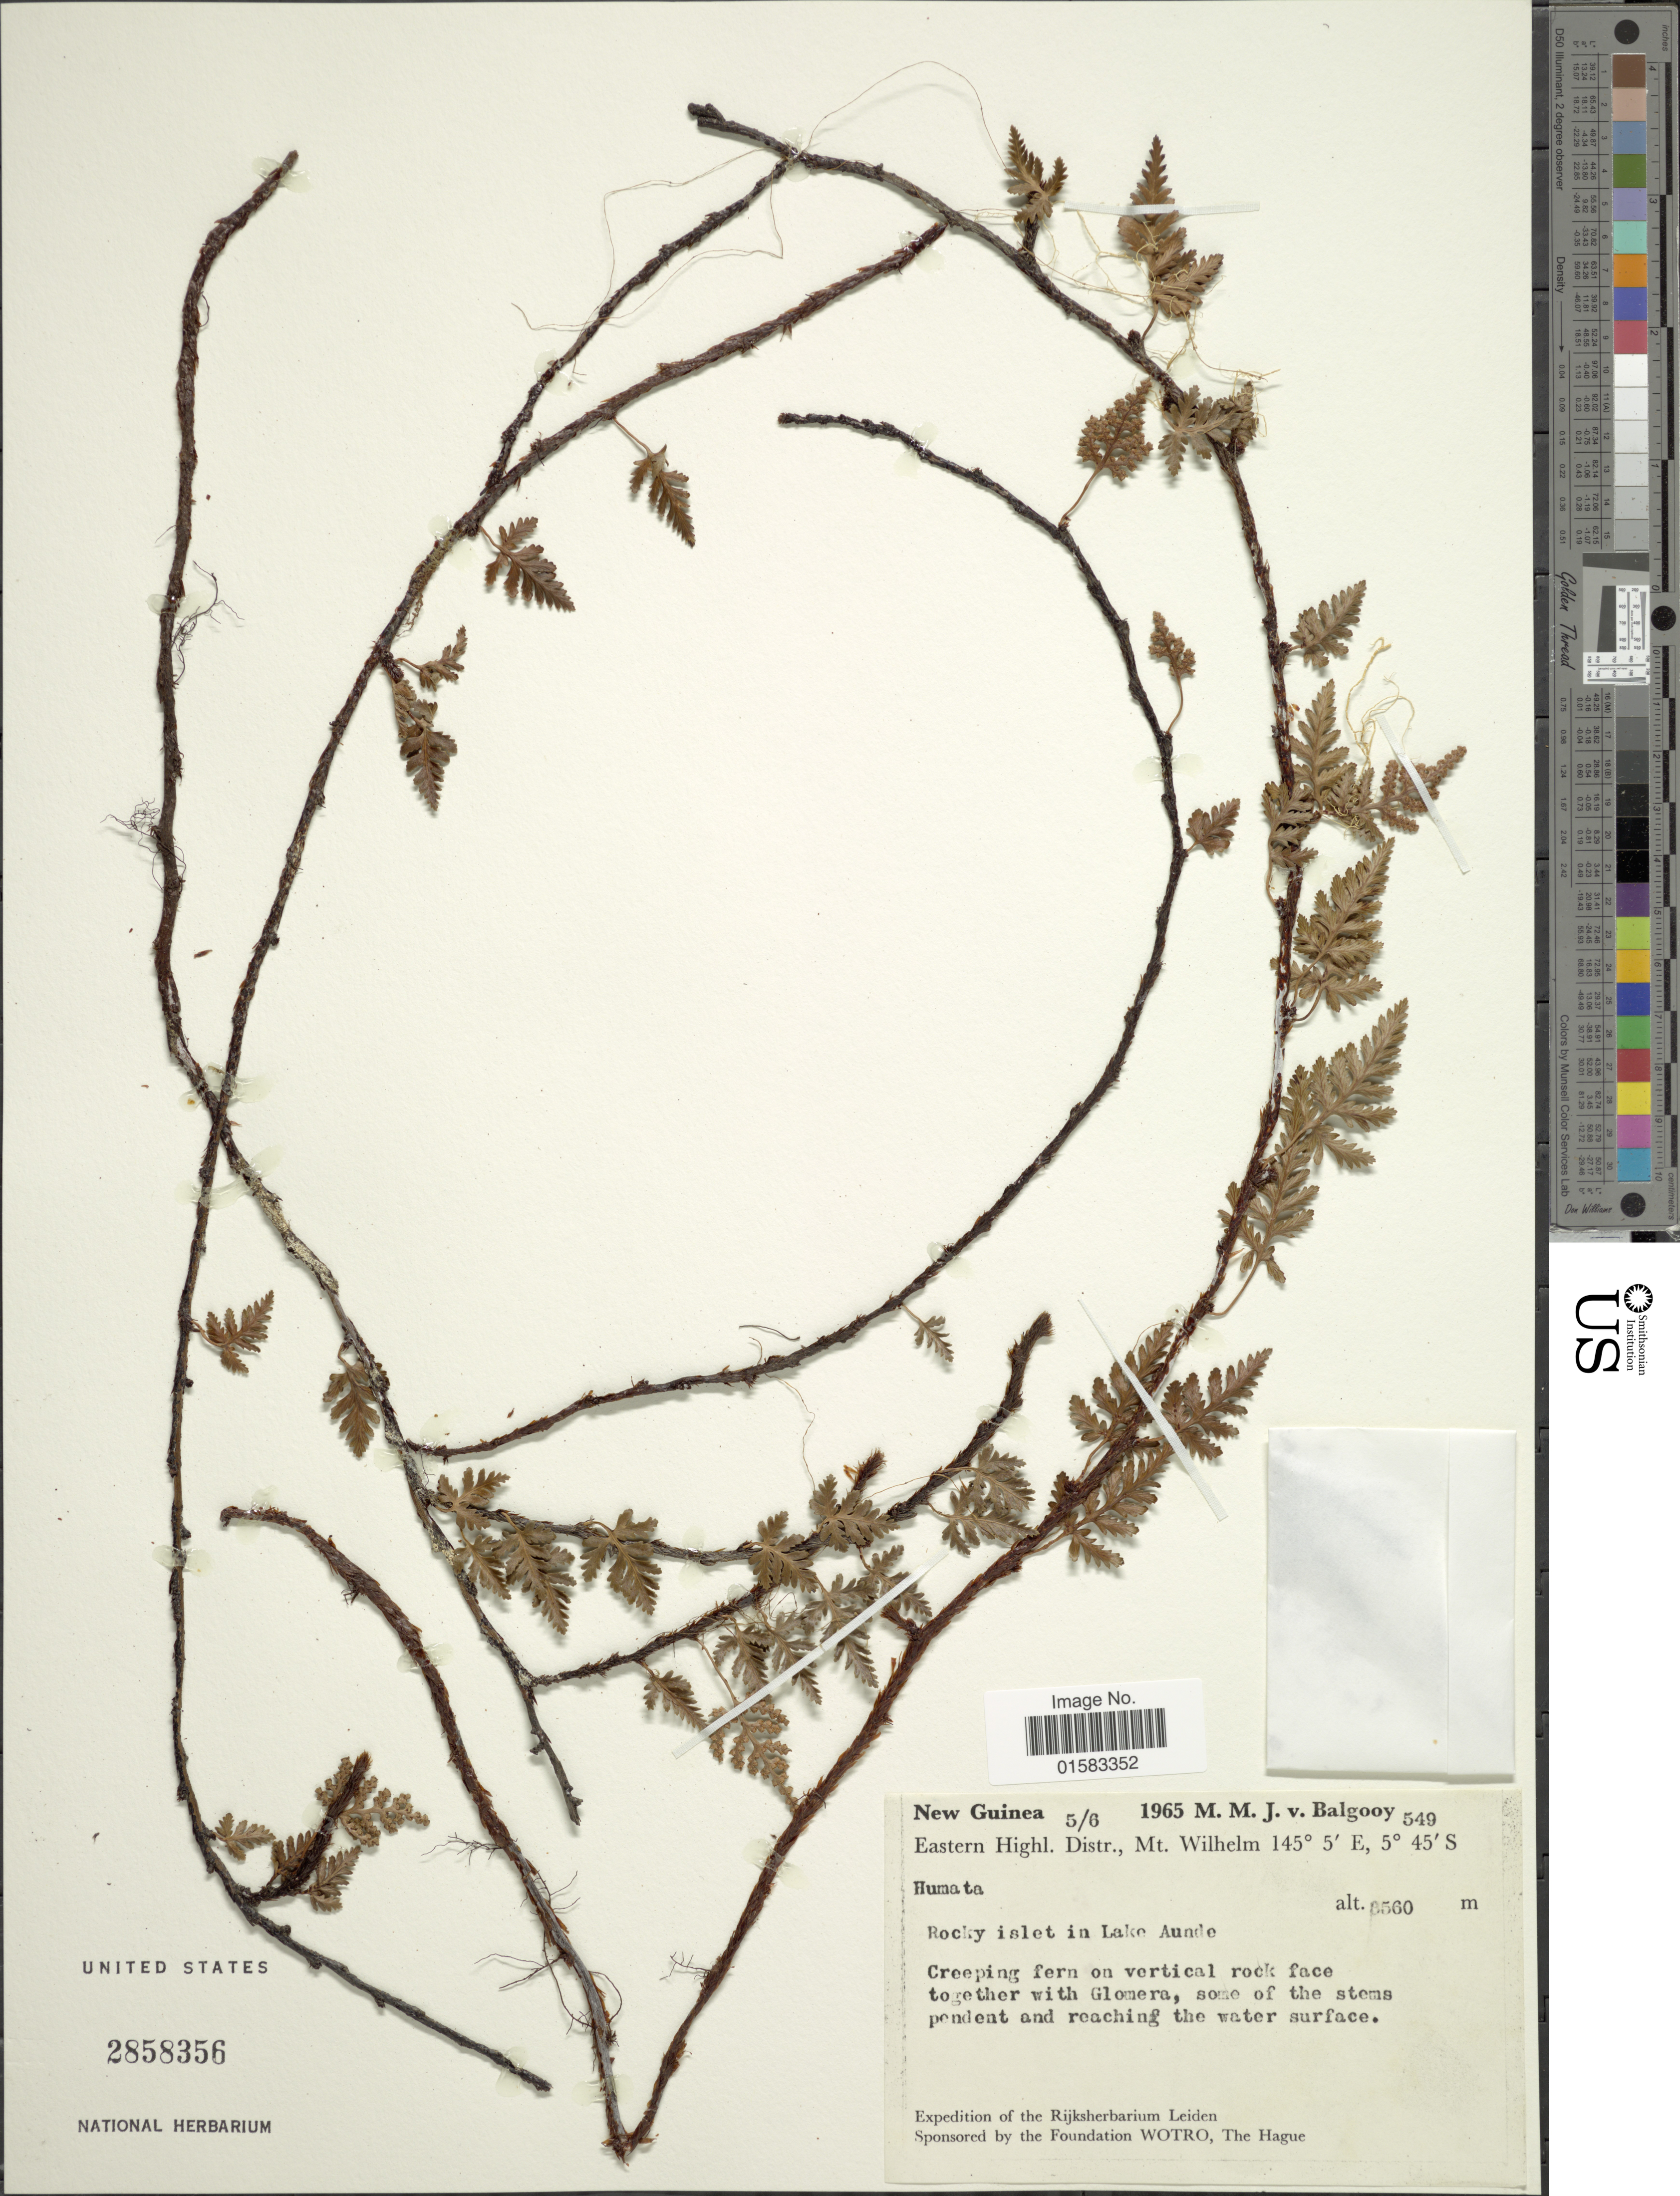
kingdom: Plantae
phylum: Tracheophyta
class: Polypodiopsida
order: Polypodiales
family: Davalliaceae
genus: Davallia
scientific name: Davallia repens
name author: (L. f.) Kuhn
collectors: M. M. van Balgooy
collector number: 549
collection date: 1965-06-05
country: Papua New Guinea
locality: New Guinea, Eastern Highlands Distr., Mt. Wilhelm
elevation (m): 8560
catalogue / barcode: US 2858356